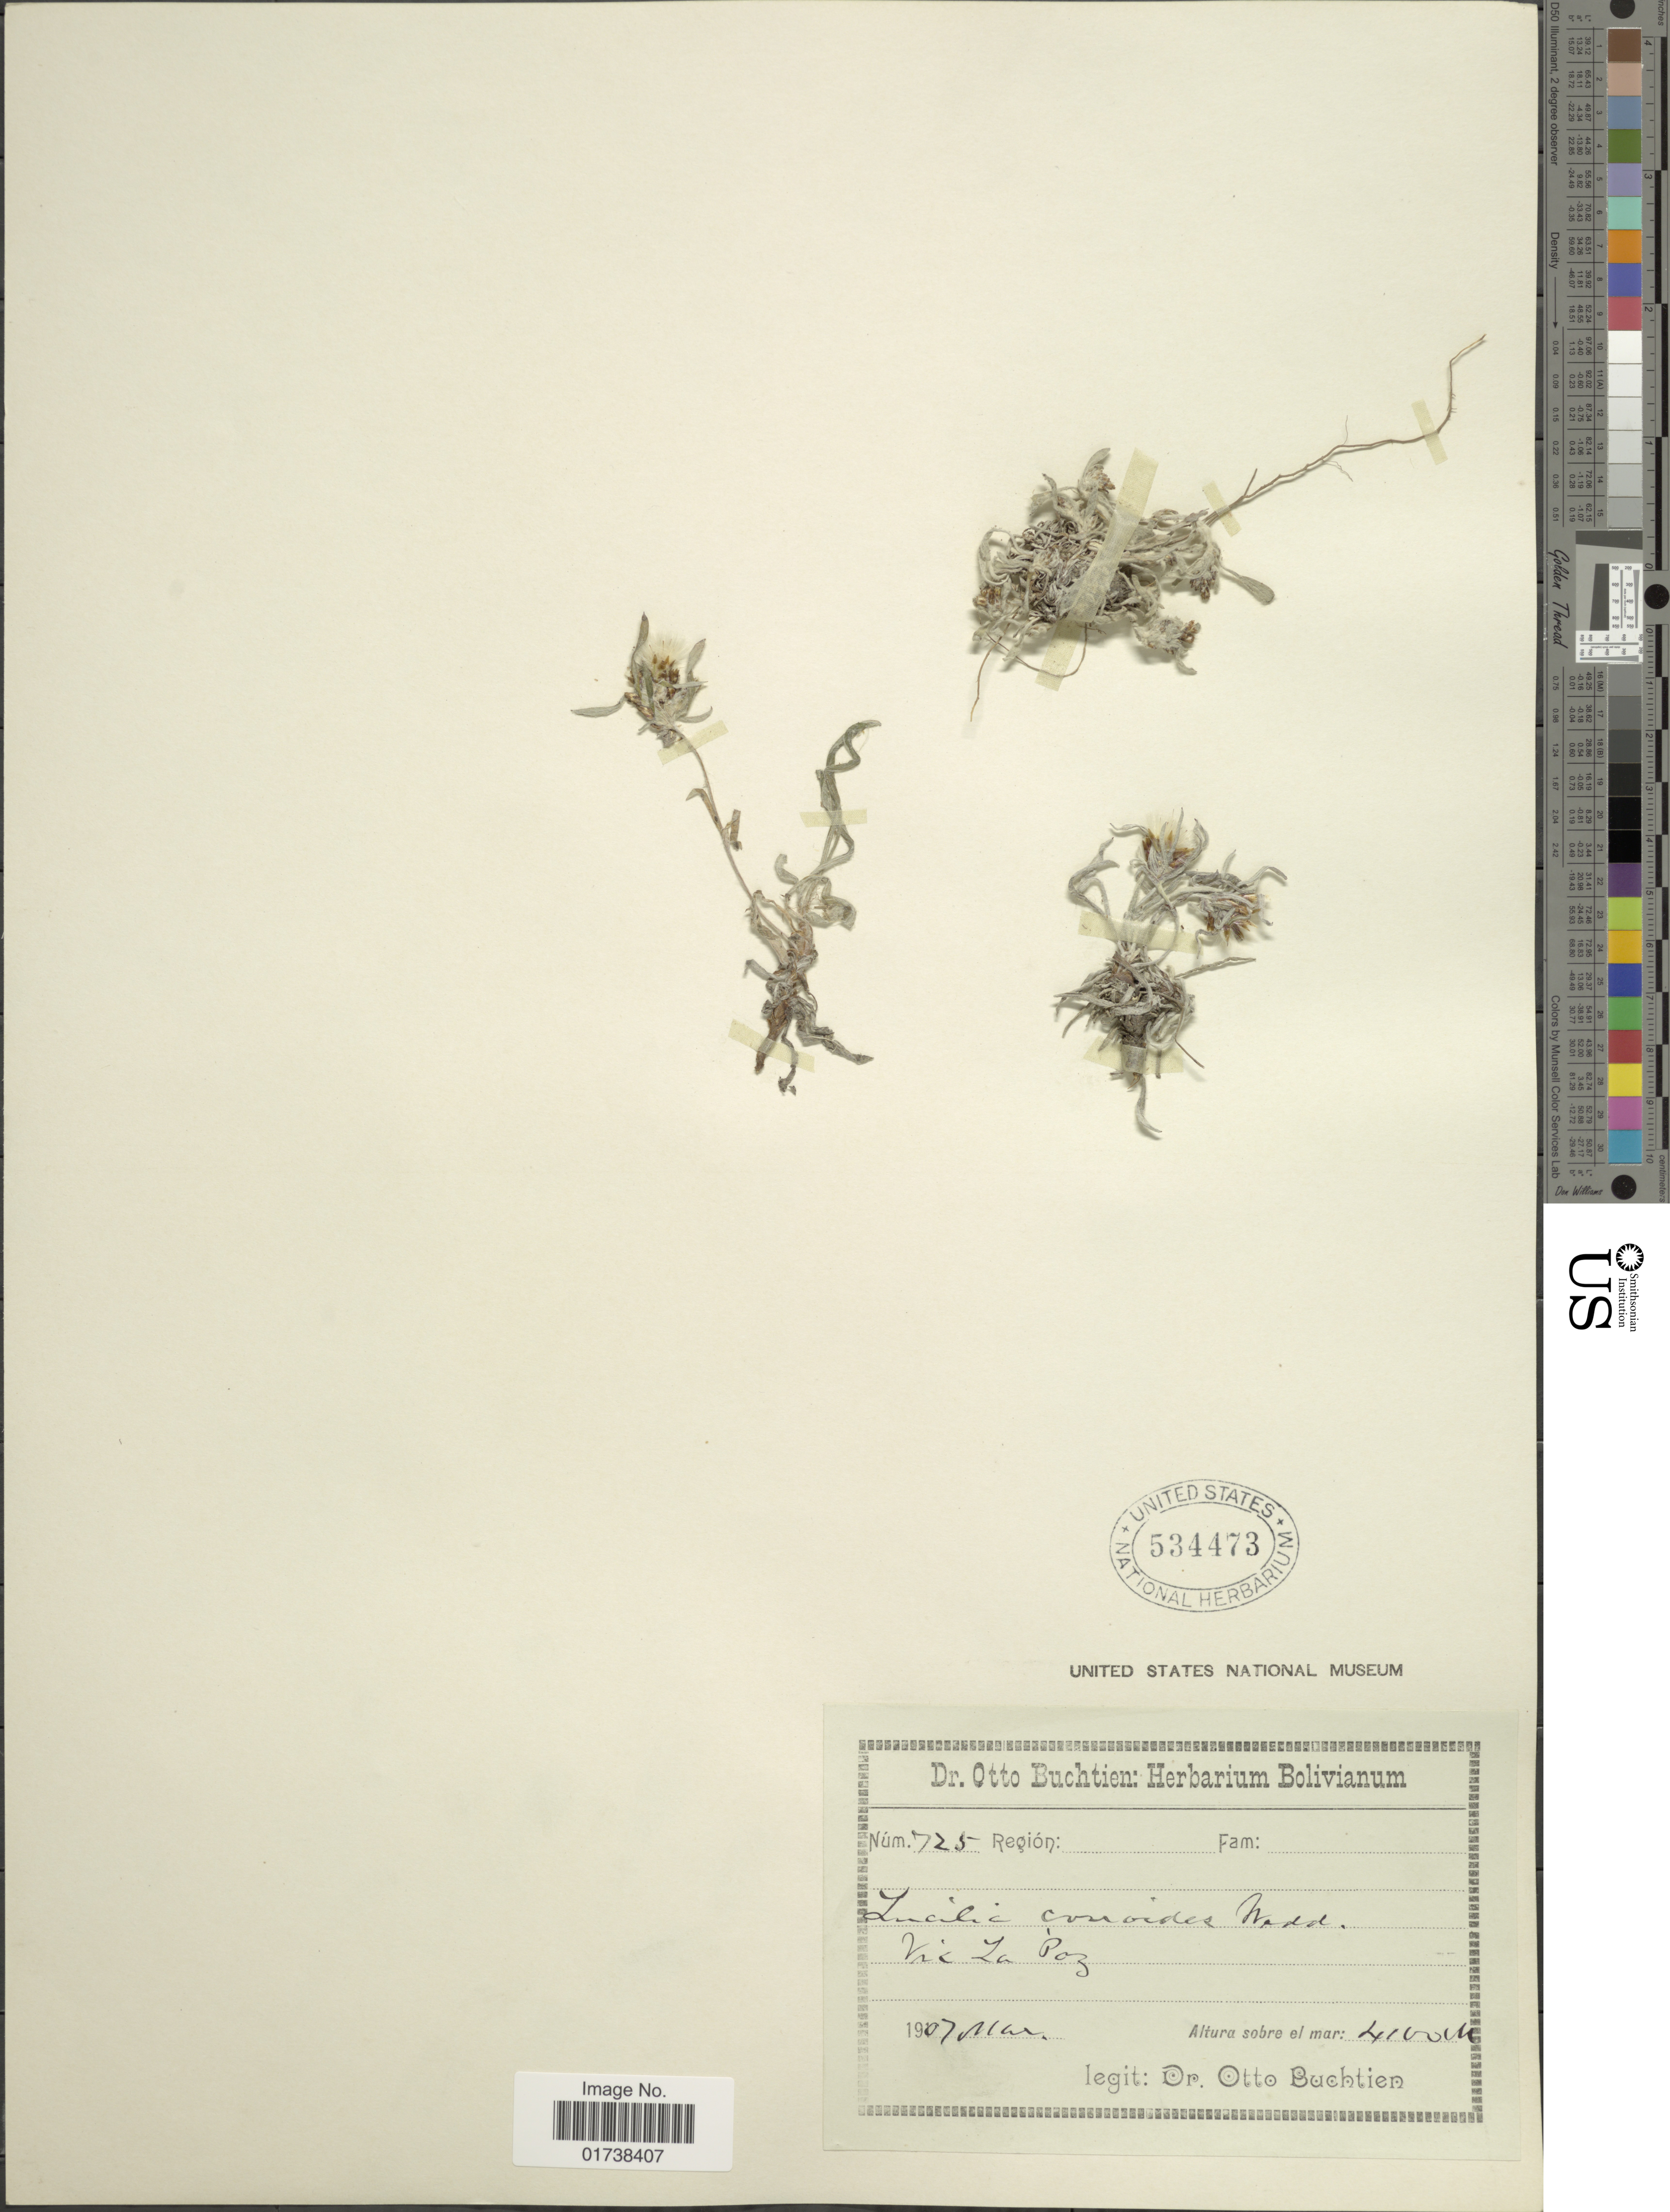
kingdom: Plantae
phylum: Tracheophyta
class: Magnoliopsida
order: Asterales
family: Asteraceae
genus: Gamochaeta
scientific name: Gamochaeta filaginea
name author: (DC.) Cabrera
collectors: O. Buchtien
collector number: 725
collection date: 1907-03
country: Bolivia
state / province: La Paz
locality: Vic La Paz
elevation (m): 4100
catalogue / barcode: US 534473